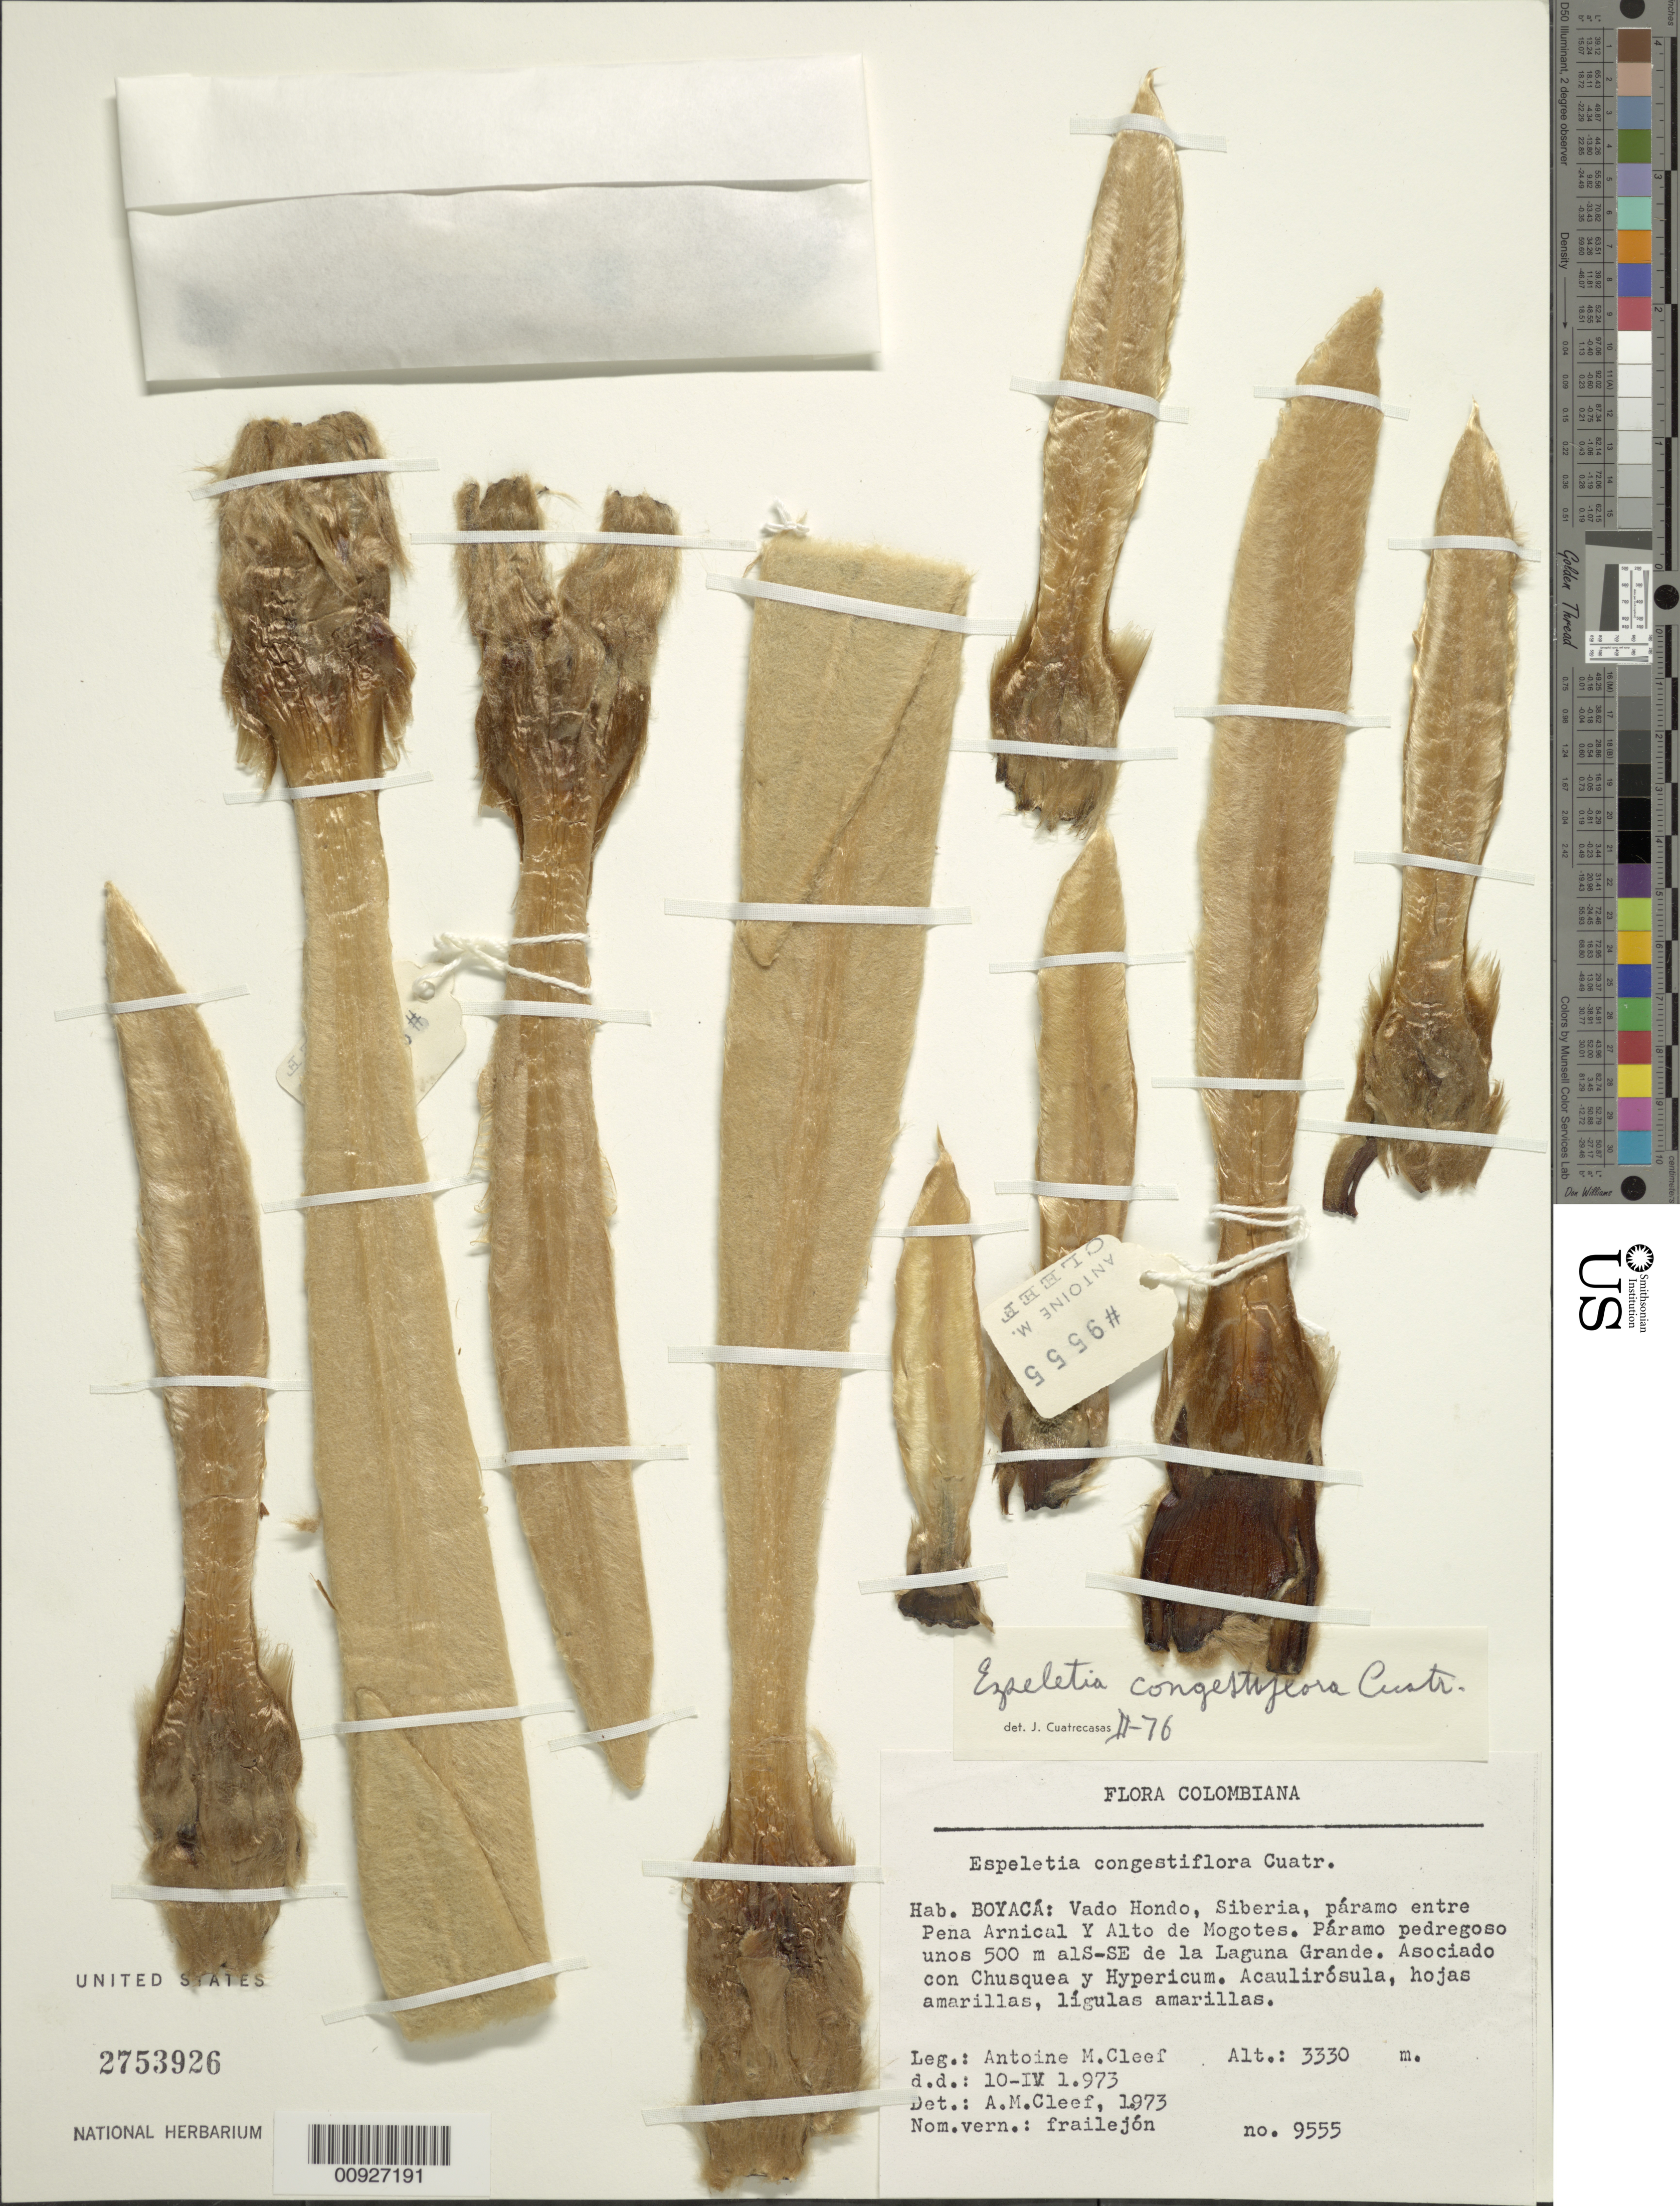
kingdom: Plantae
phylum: Tracheophyta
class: Magnoliopsida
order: Asterales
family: Asteraceae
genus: Espeletia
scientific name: Espeletia congestiflora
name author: Cuatrec.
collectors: A. M. Cleef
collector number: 9555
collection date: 1973-04-10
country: Colombia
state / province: Boyacá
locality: Vado Hondo, Siberia, Páramo entre Peña Arnical y Alto de Mogotes. Páramo pedregoso unos 500 m al S-SE de la Laguna Grande.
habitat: Páramo pedregoso unos 500 m al S-SE de la Laguna Grande. Asociado con Chusquea y Hypericum.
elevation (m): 3330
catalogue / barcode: US 2753926